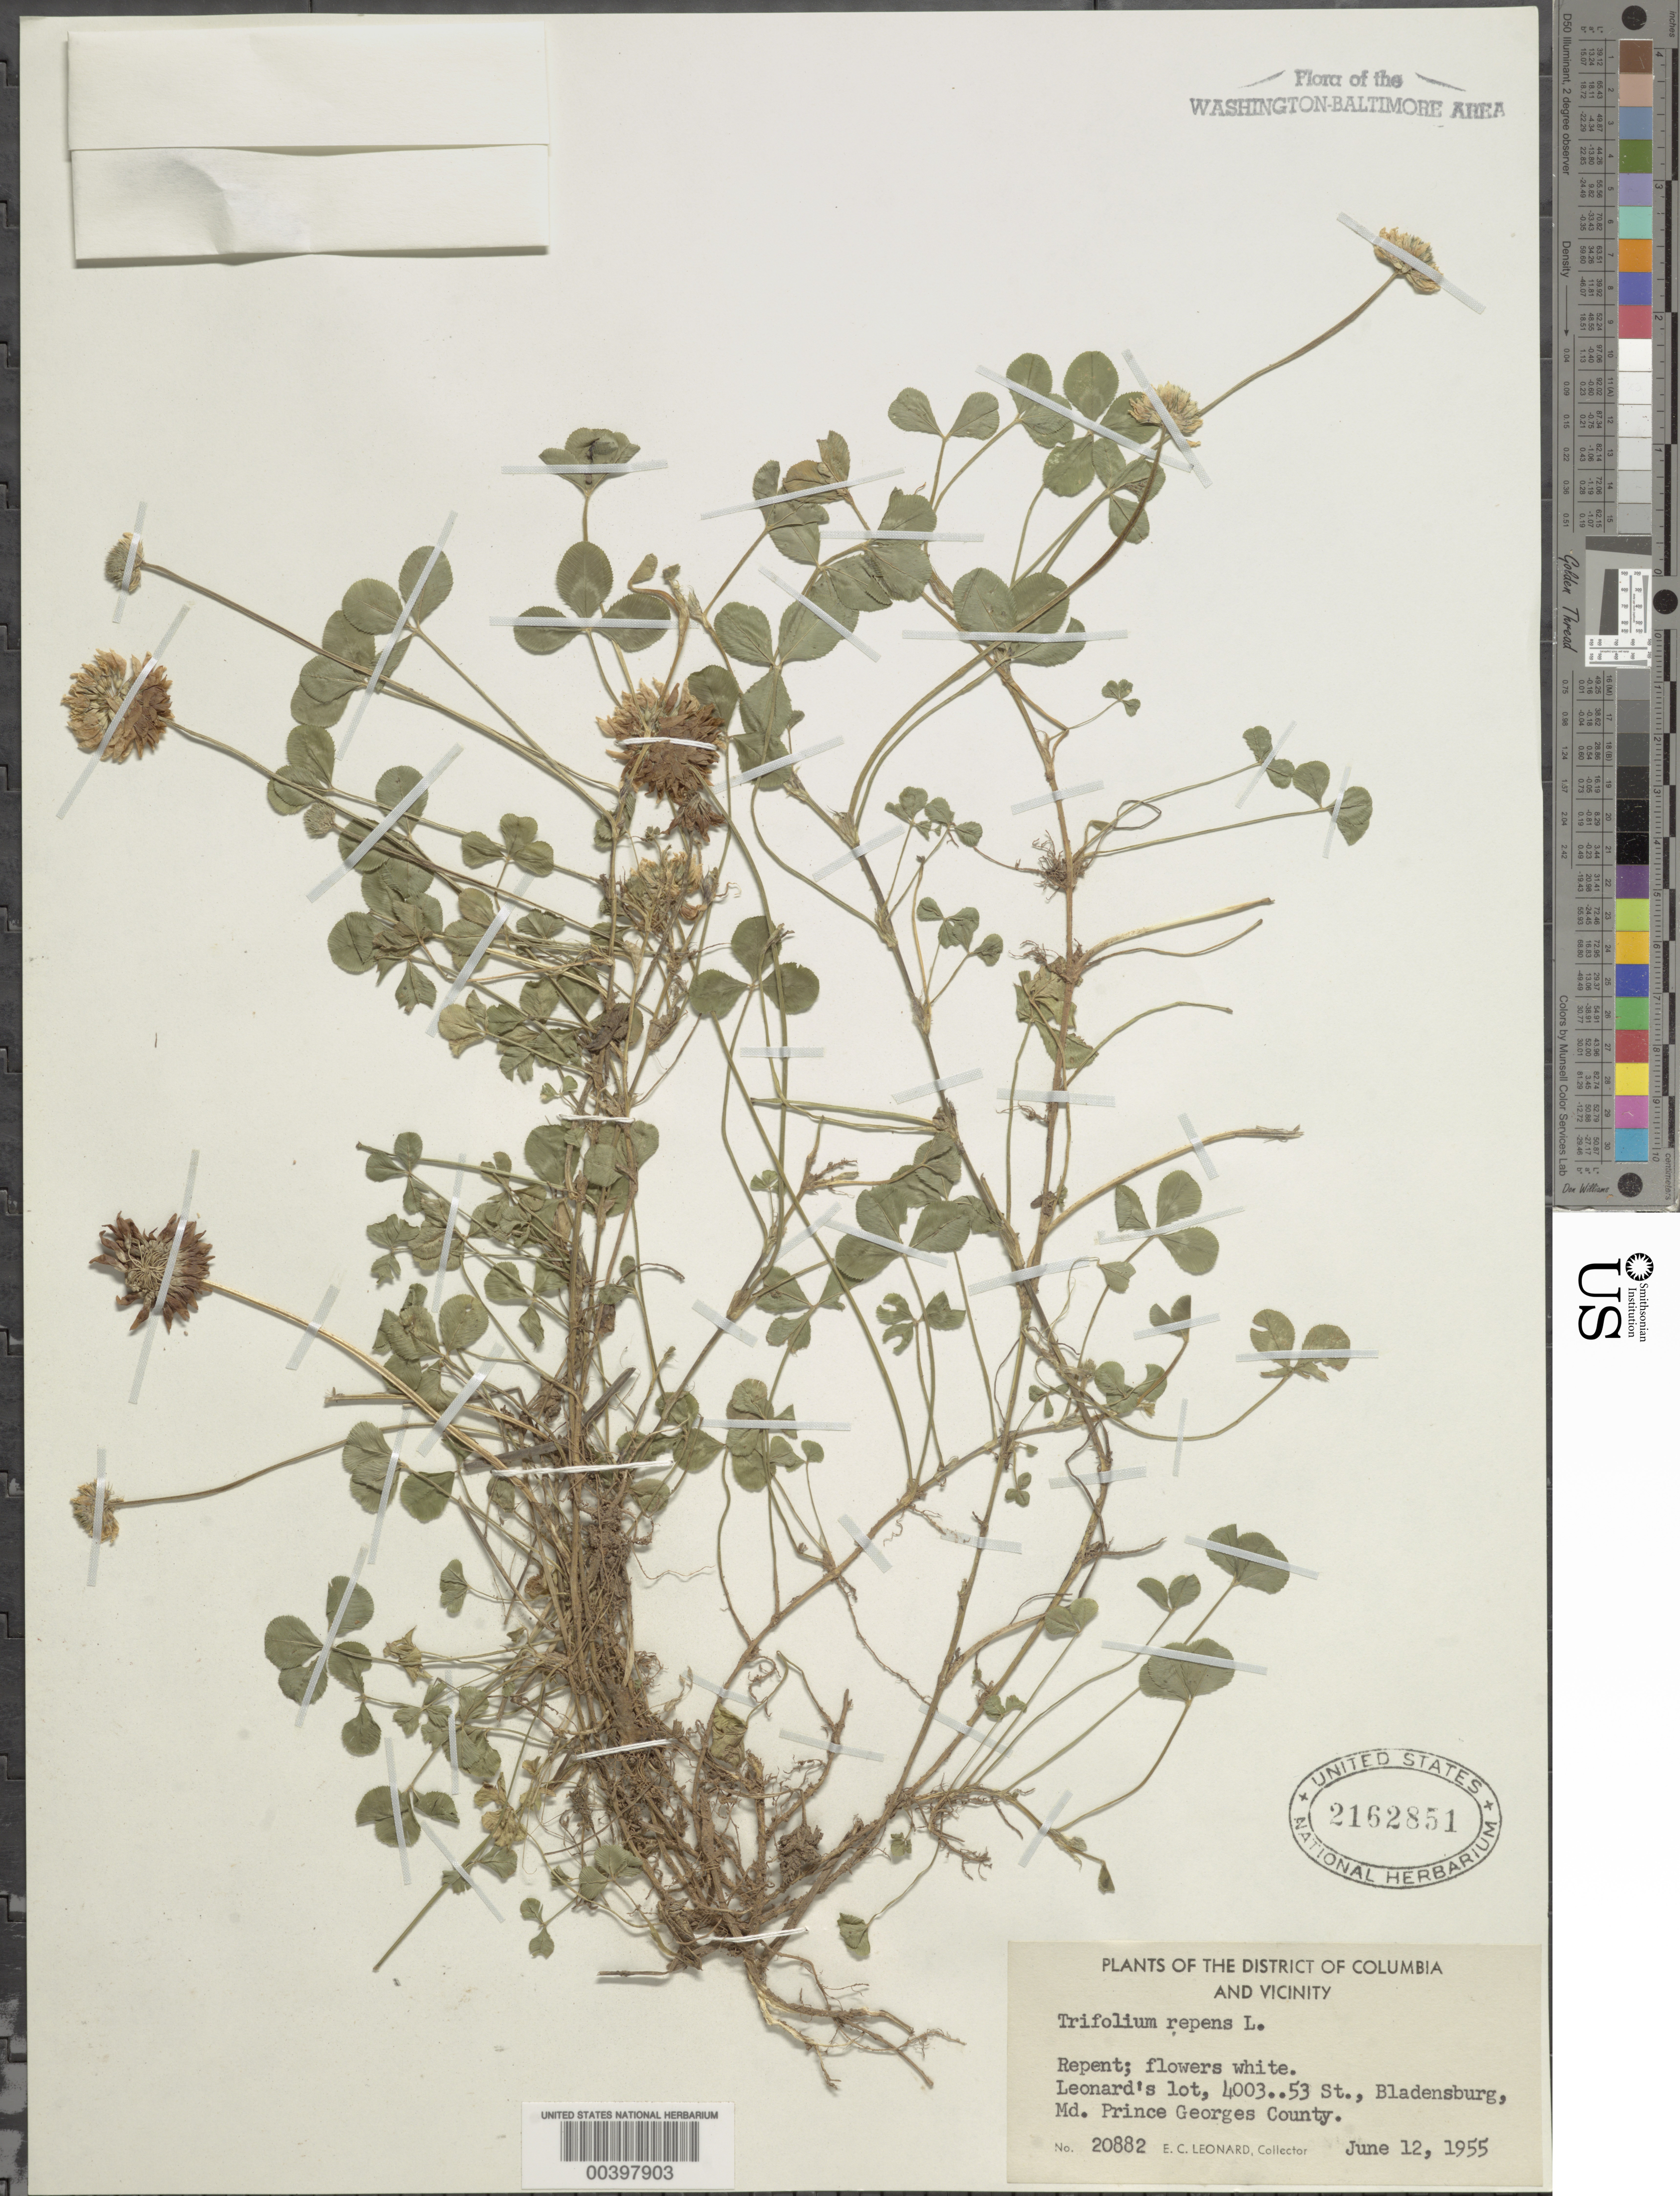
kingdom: Plantae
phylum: Tracheophyta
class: Magnoliopsida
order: Fabales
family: Fabaceae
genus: Trifolium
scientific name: Trifolium repens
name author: L.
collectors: E. C. Leonard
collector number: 20882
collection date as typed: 12 Jun 1955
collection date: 1955-06-12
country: United States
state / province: Maryland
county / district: Prince George's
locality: Bladensburg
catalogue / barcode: US 2162851